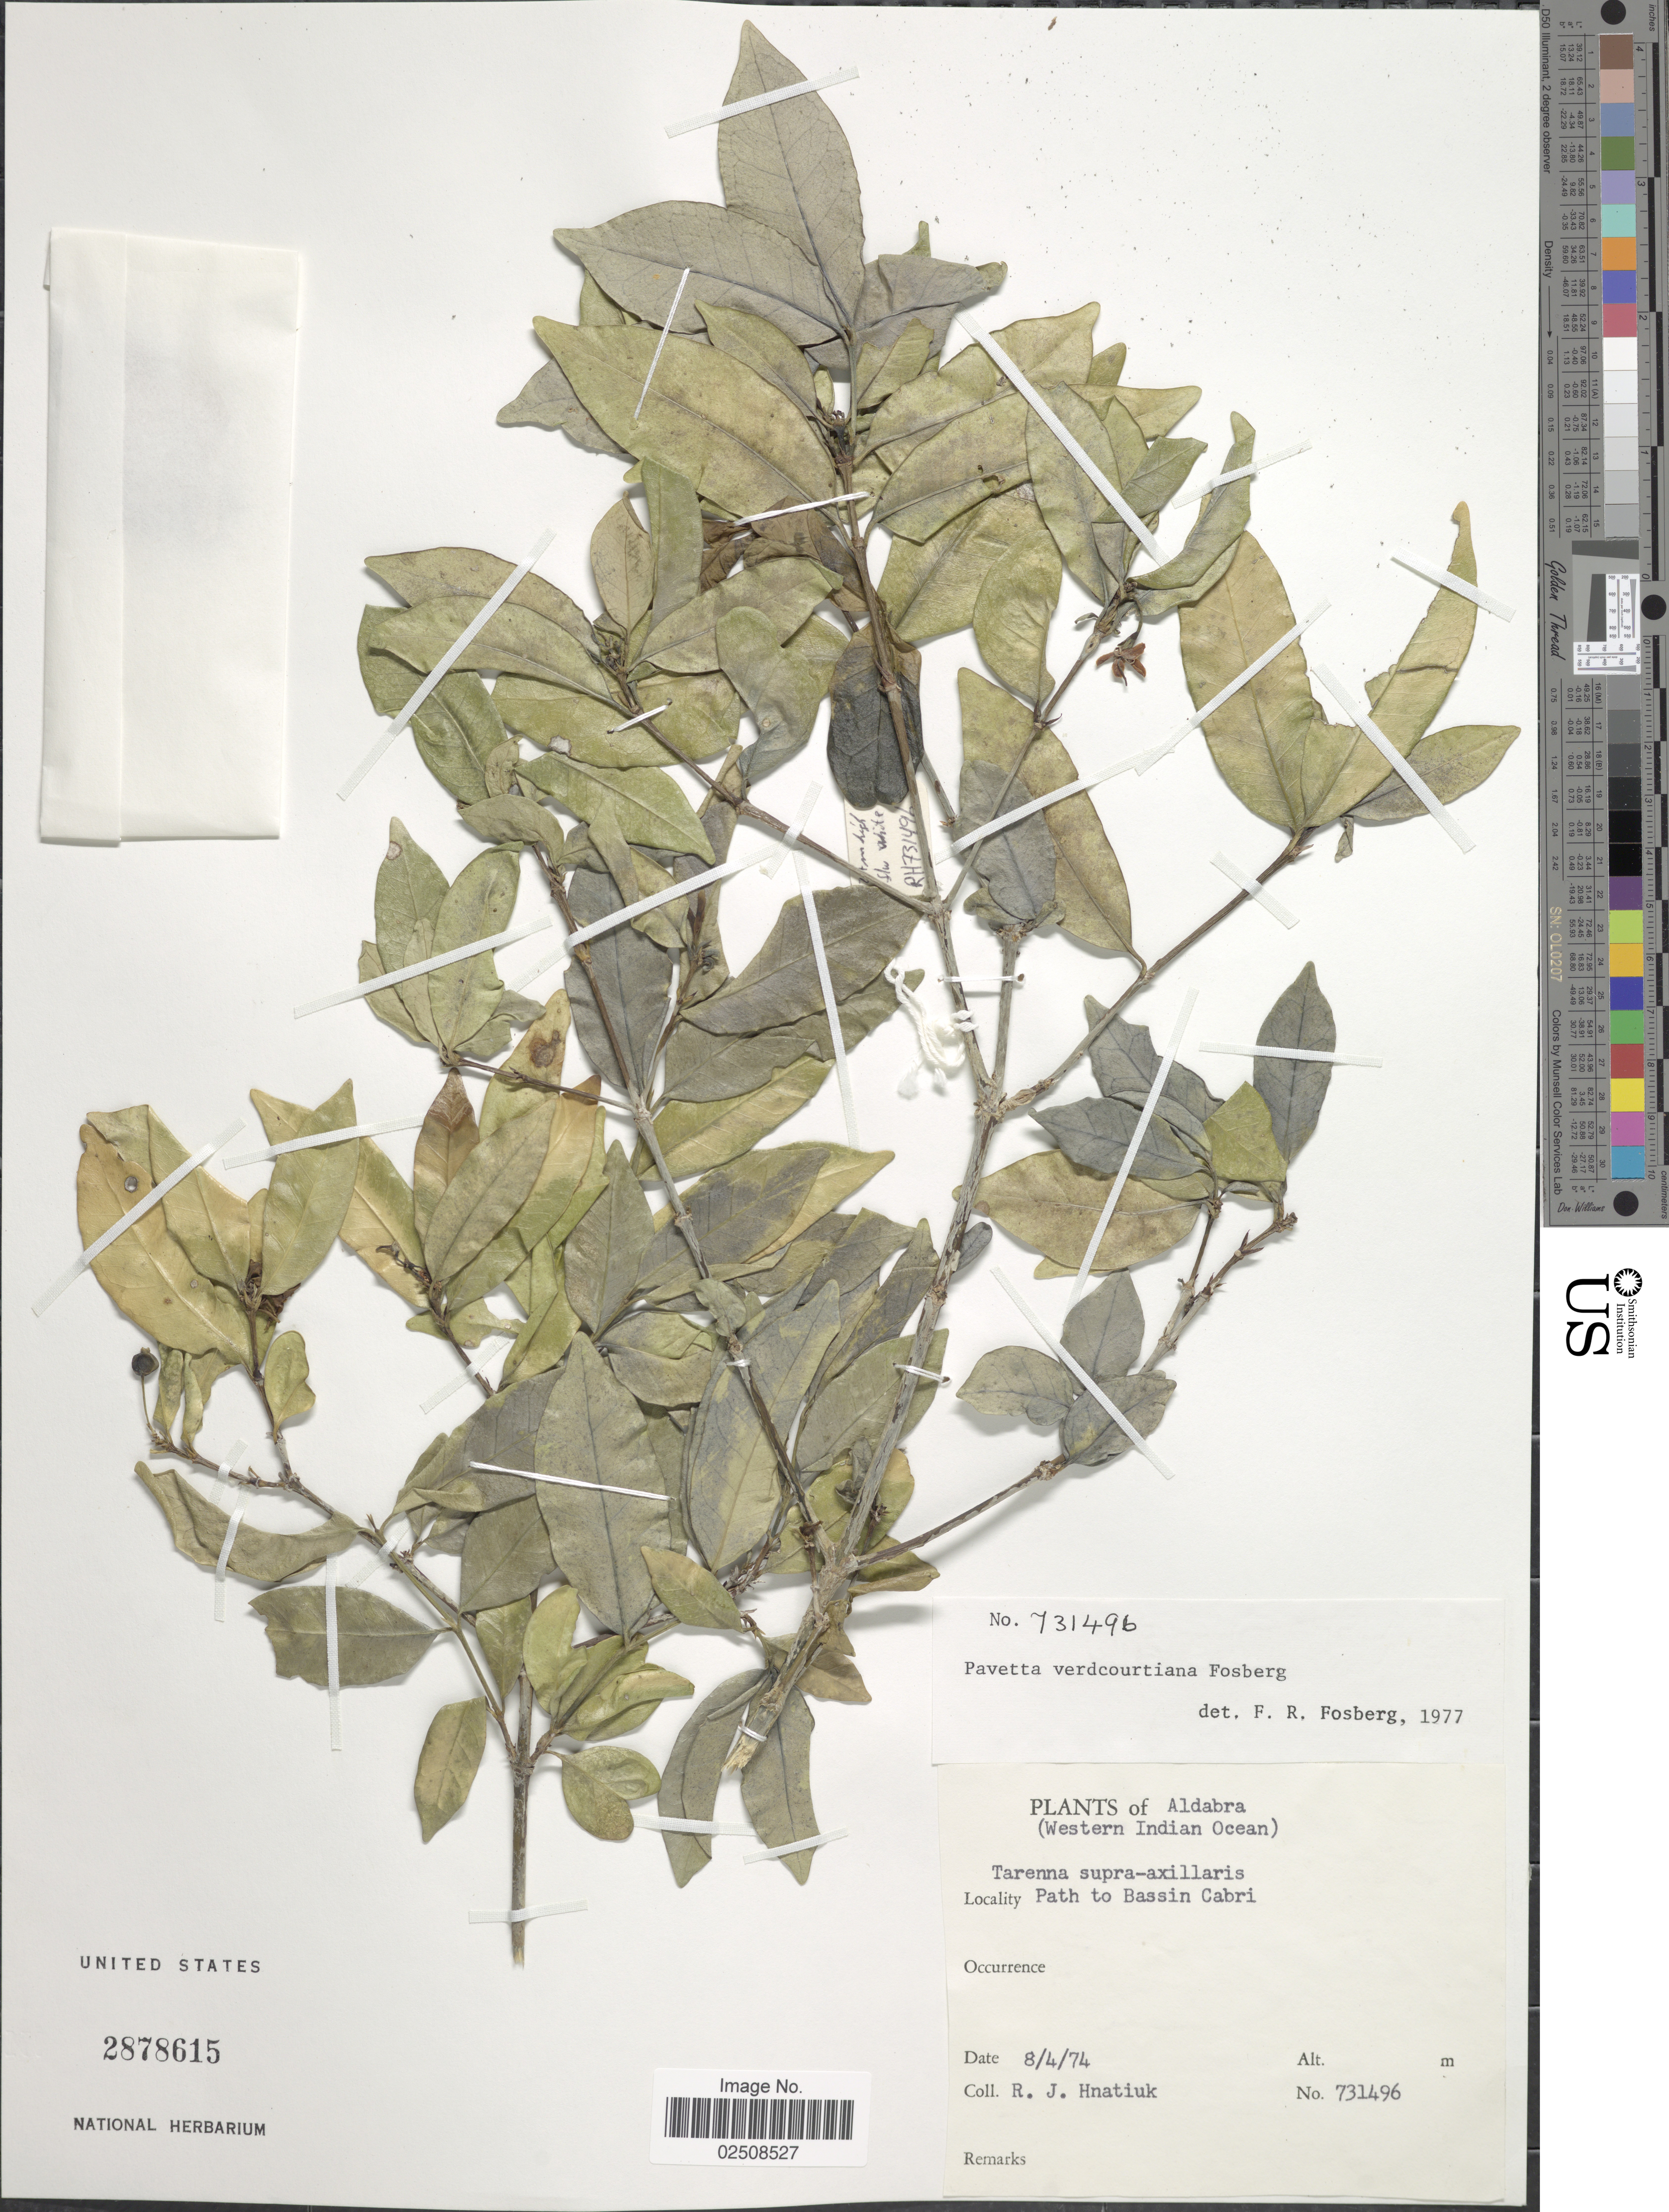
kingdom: Plantae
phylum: Tracheophyta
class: Magnoliopsida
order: Gentianales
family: Rubiaceae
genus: Tarenna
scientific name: Tarenna madagascariensis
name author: (Ten.) I.M. Turner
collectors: R. Hnatiuk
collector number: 731496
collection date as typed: Transcribed d/m/y: 8/4/74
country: Seychelles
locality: Aldabra. (Western Indian Ocean). Path to Bassin Cabri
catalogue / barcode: US 2878615